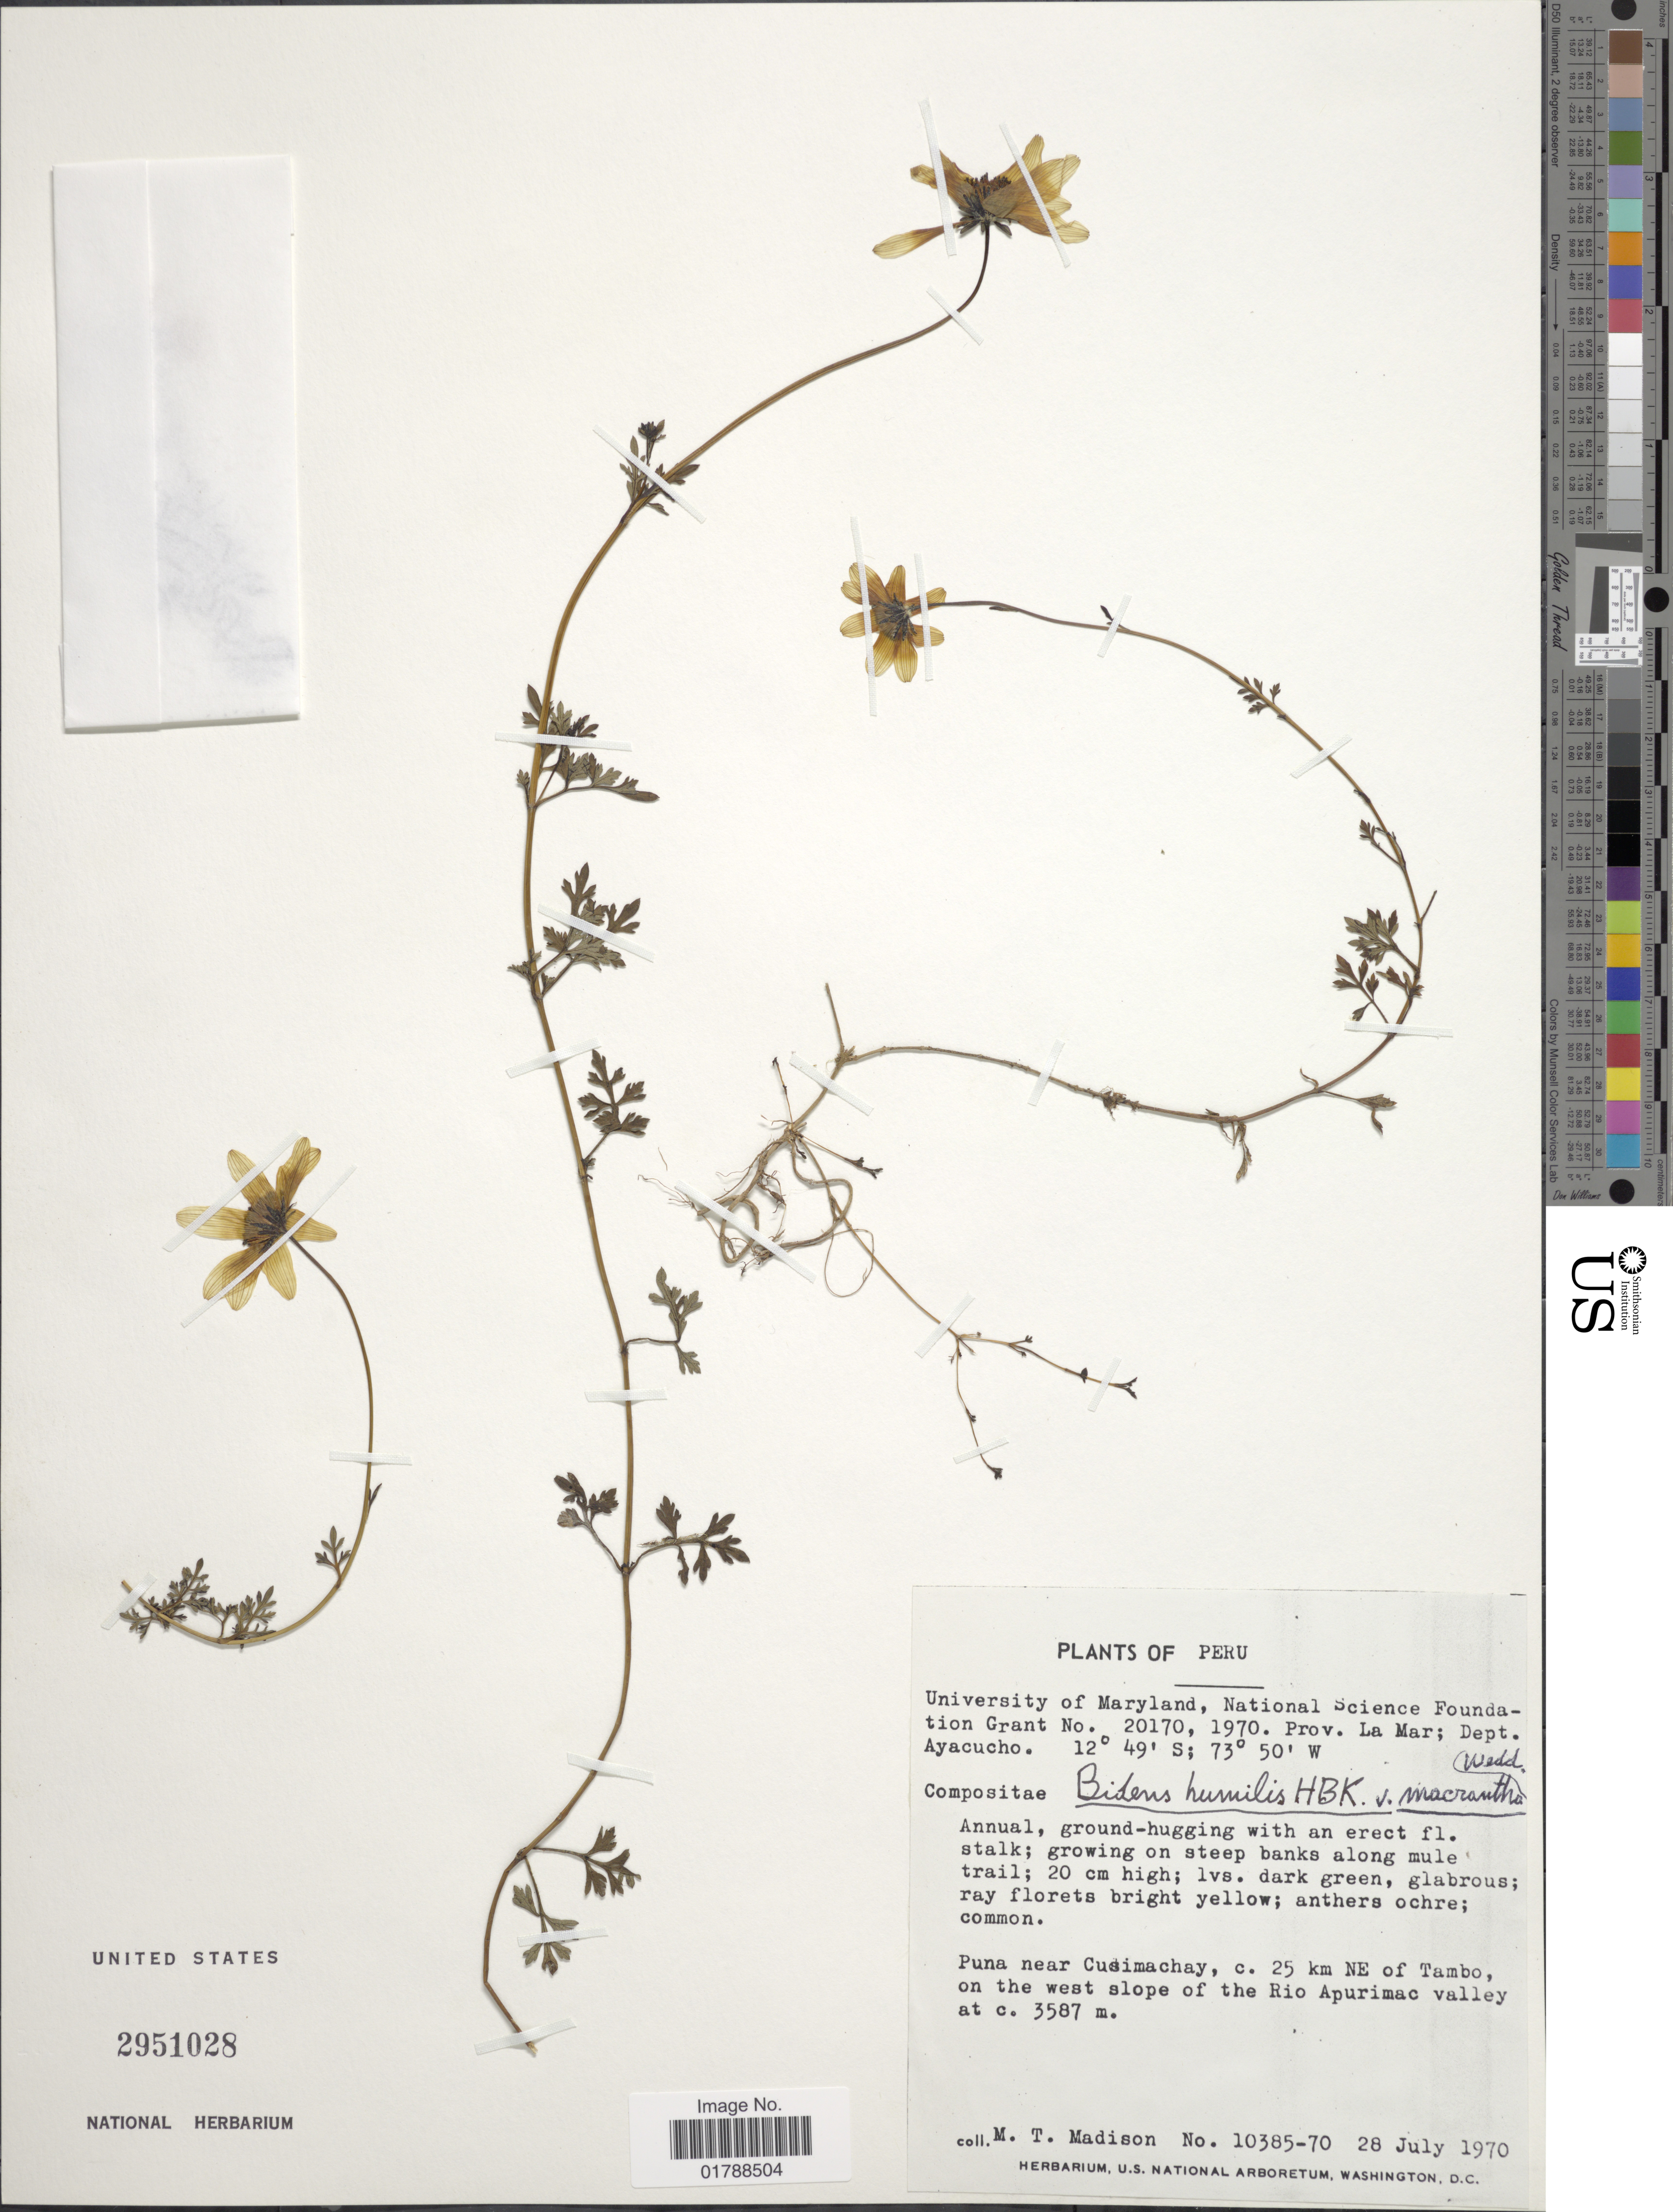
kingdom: Plantae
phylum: Tracheophyta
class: Magnoliopsida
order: Asterales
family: Asteraceae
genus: Bidens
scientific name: Bidens humilis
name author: Kunth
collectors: M. T. Madison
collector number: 10385-70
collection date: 1970-07-28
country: Peru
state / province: Ayacucho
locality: Prov. La Mar. Puna near Cusimachay, c. 25 km NE of Tambo, on the west slope of the Rio Apurimac valley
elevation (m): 3587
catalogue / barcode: US 2951028